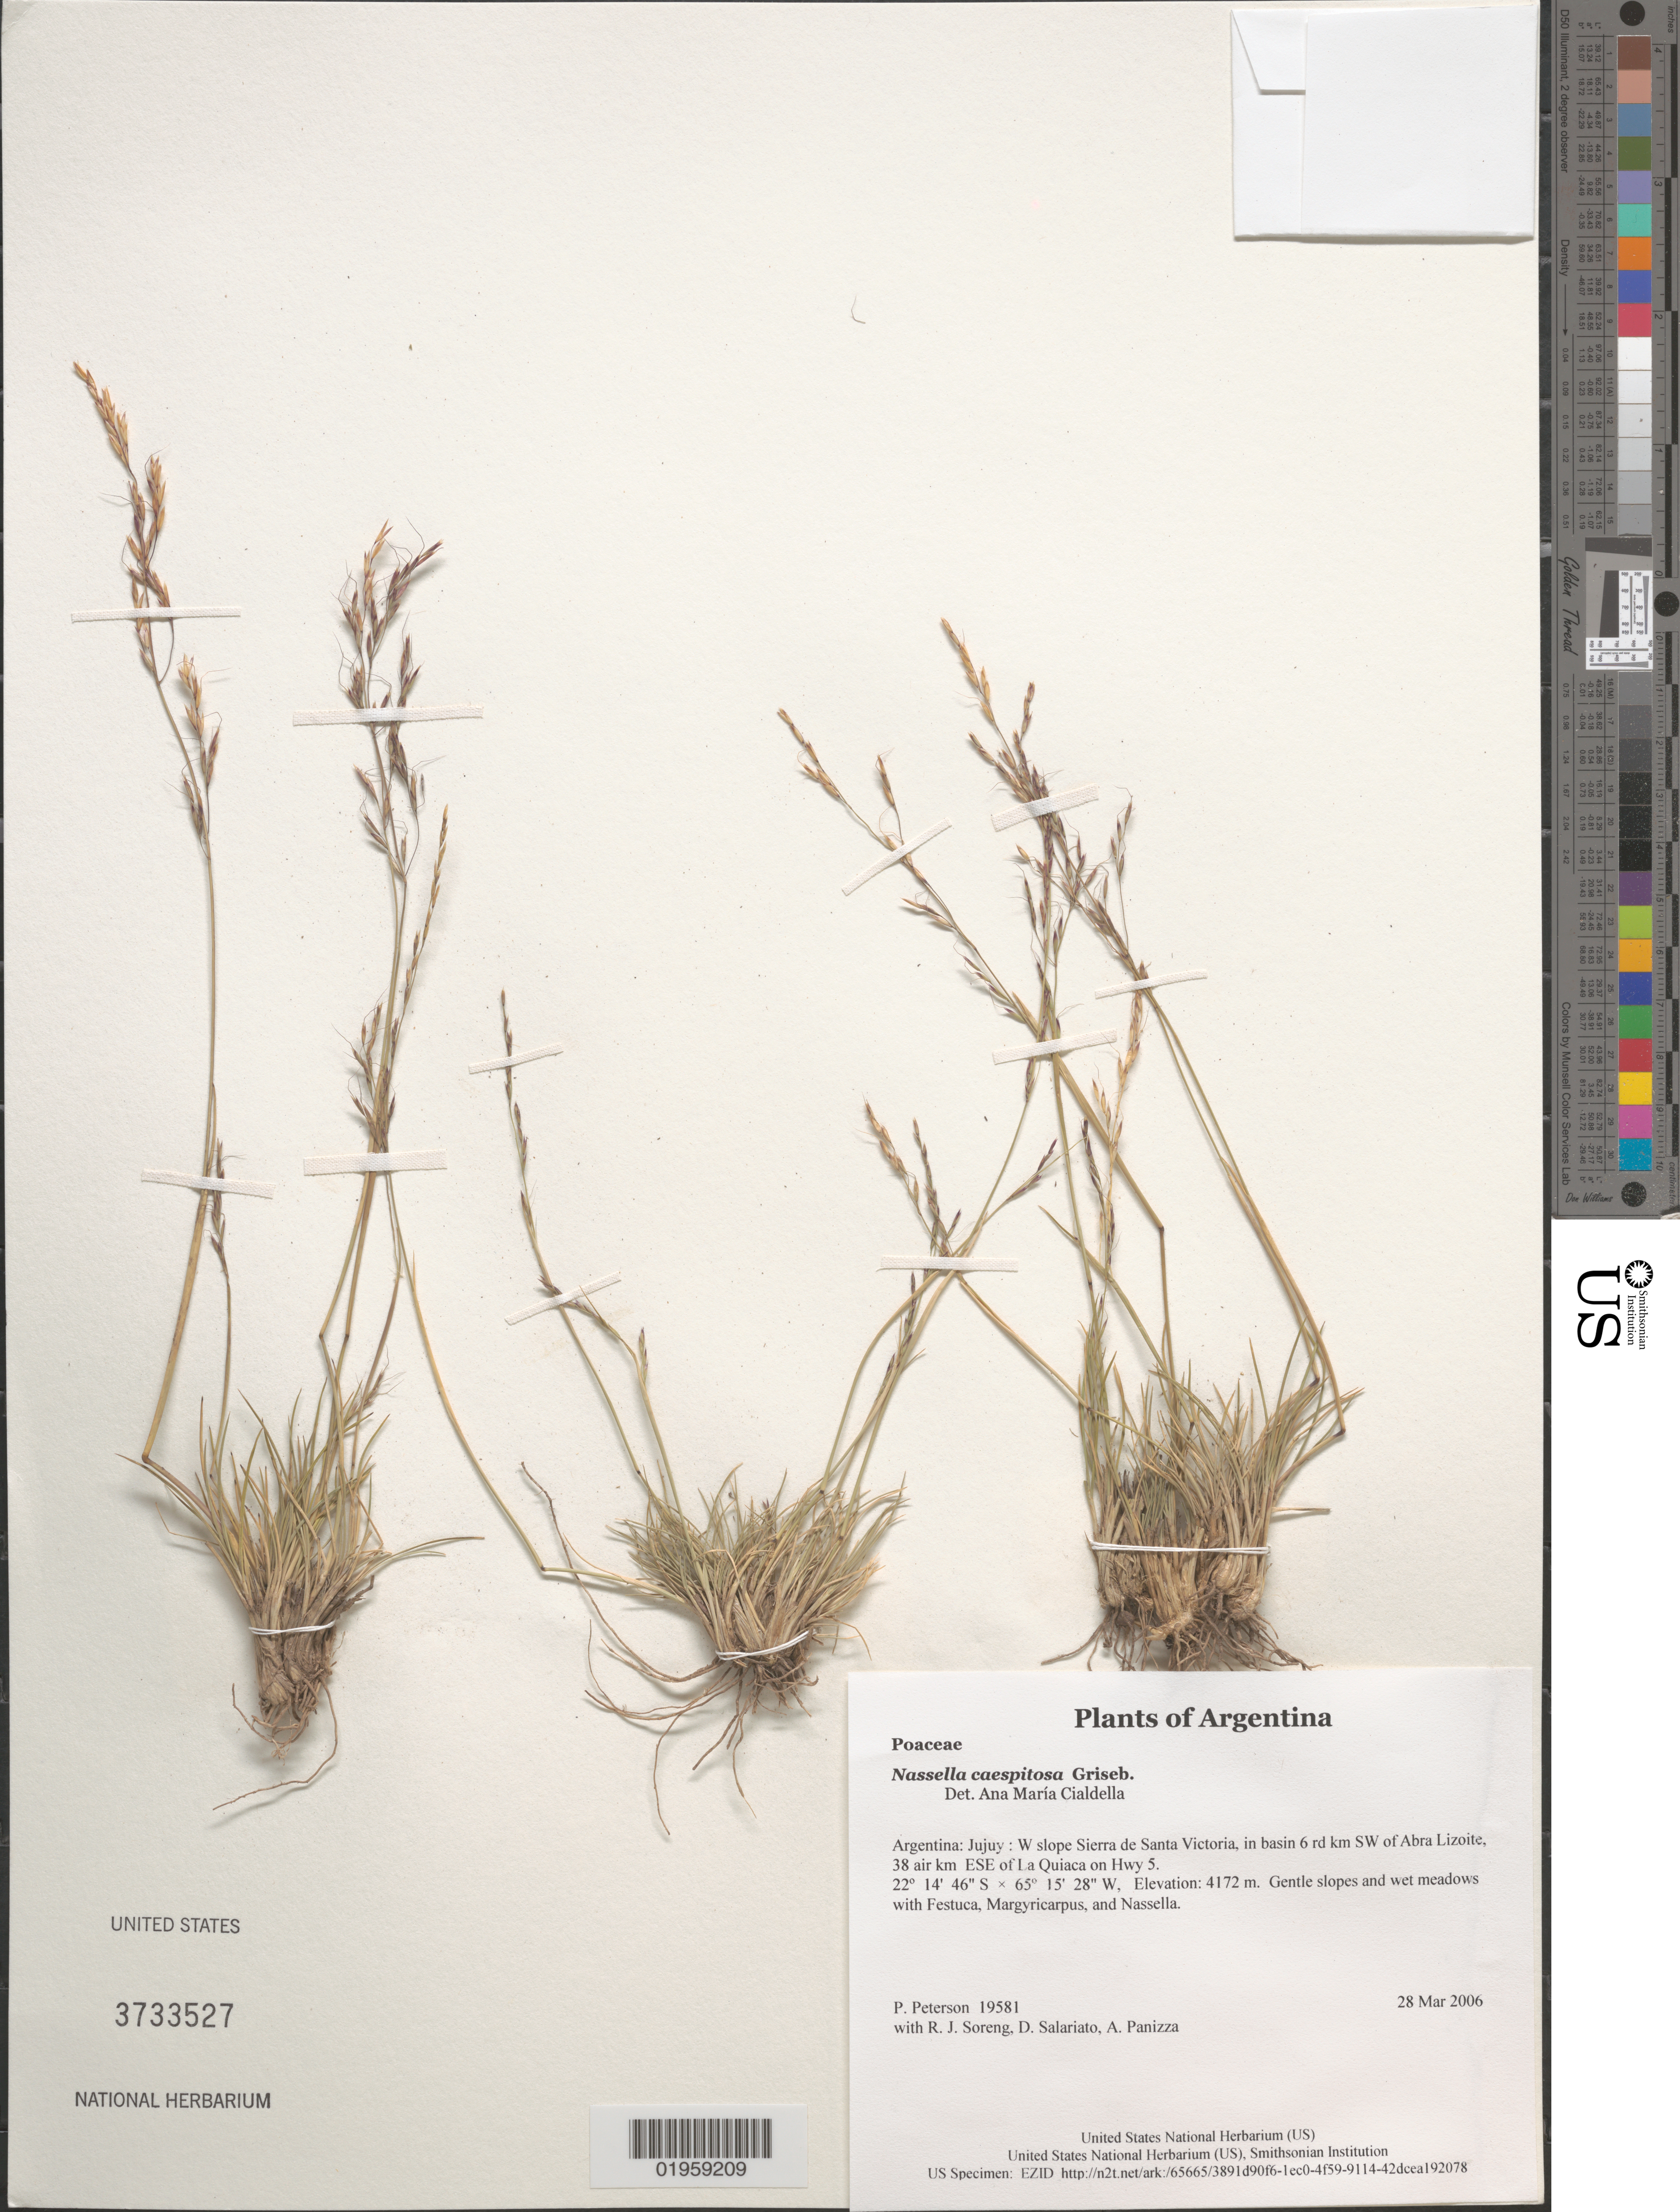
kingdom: Plantae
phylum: Tracheophyta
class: Liliopsida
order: Poales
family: Poaceae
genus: Nassella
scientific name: Nassella caespitosa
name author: Griseb.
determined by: Cialdella, A. M.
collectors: P. M. Peterson, R. J. Soreng, D. Salariato & A. Panizza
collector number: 19581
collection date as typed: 28 Mar 2006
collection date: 2006-03-28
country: Argentina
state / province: Jujuy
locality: W slope Sierra de Santa Victoria, in basin 6 rd km SW of Abra Lizoite, 38 air km ESE of La Quiaca on Hwy 5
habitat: Gentle slopes and wet meadows with Festuca, Margyricarpus, and Nassella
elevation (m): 4172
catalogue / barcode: US 3733527